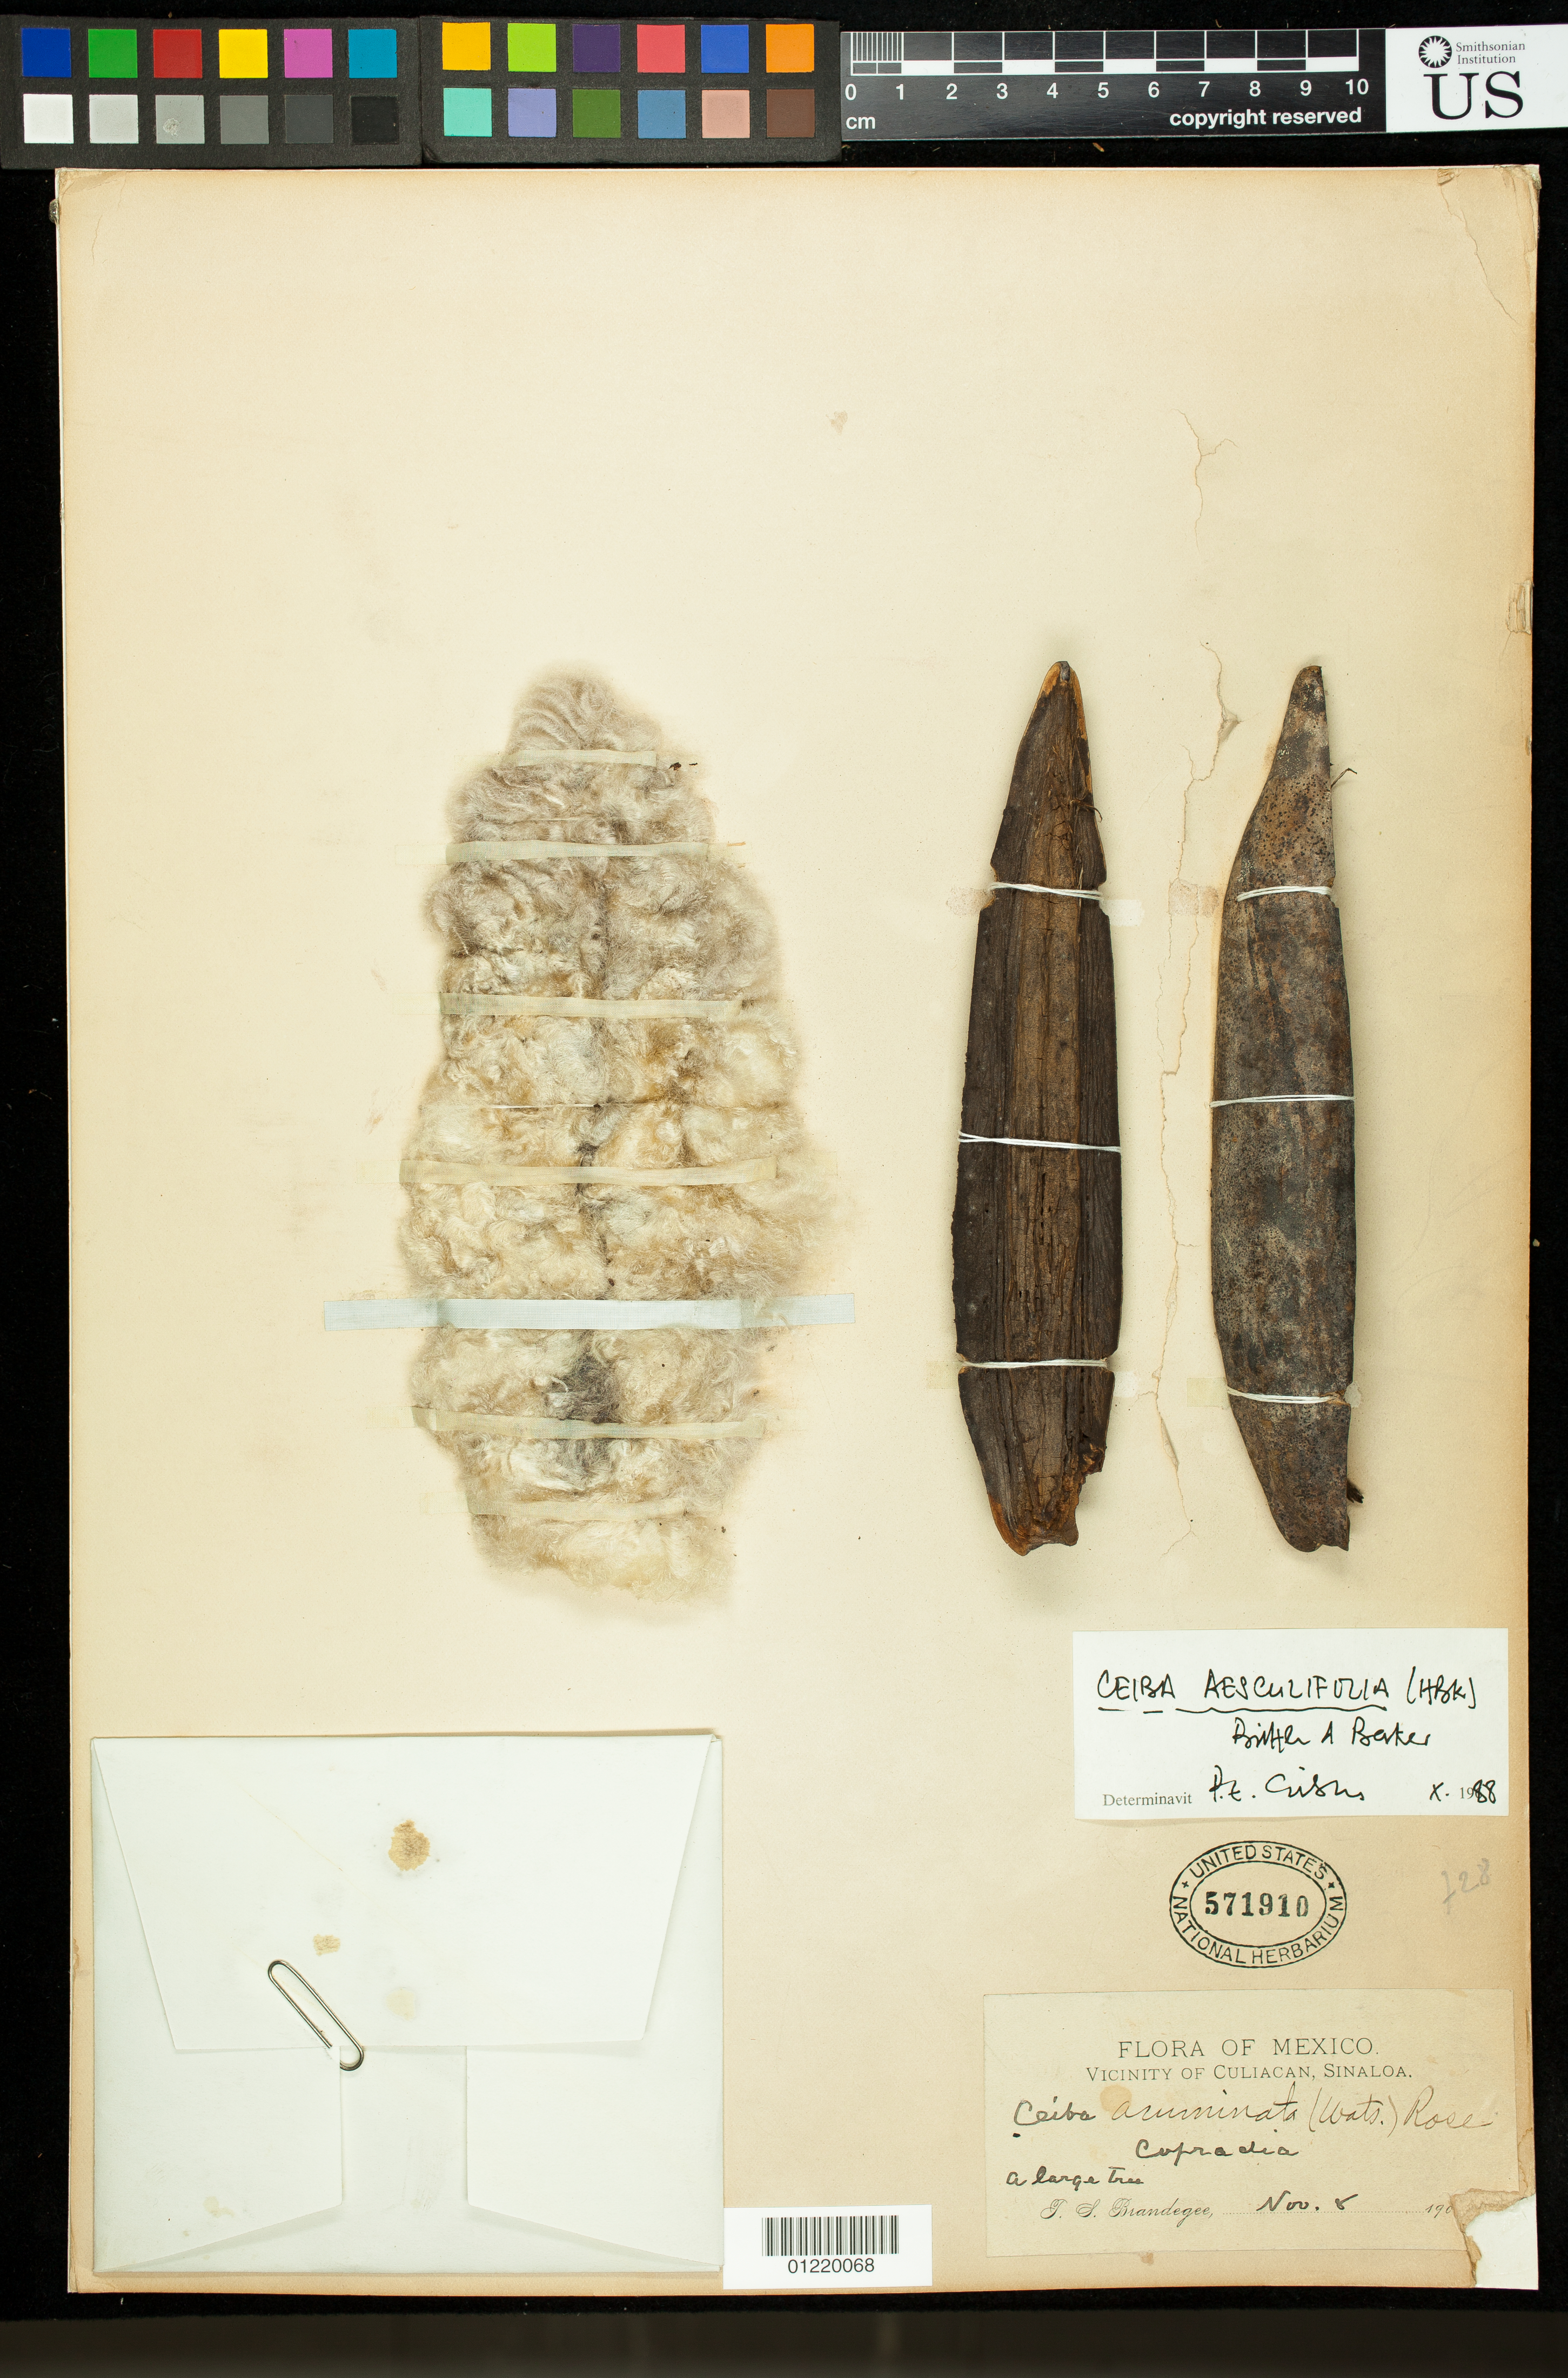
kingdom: Plantae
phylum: Tracheophyta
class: Magnoliopsida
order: Malvales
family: Malvaceae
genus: Ceiba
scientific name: Ceiba aesculifolia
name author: (Kunth) Britten & Baker f.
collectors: T. S. Brandegee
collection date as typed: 190[?]-11-08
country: Mexico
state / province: Sinaloa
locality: Vicinity of Culiacan, Sinaloa. Cofradia.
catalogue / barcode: US 571910